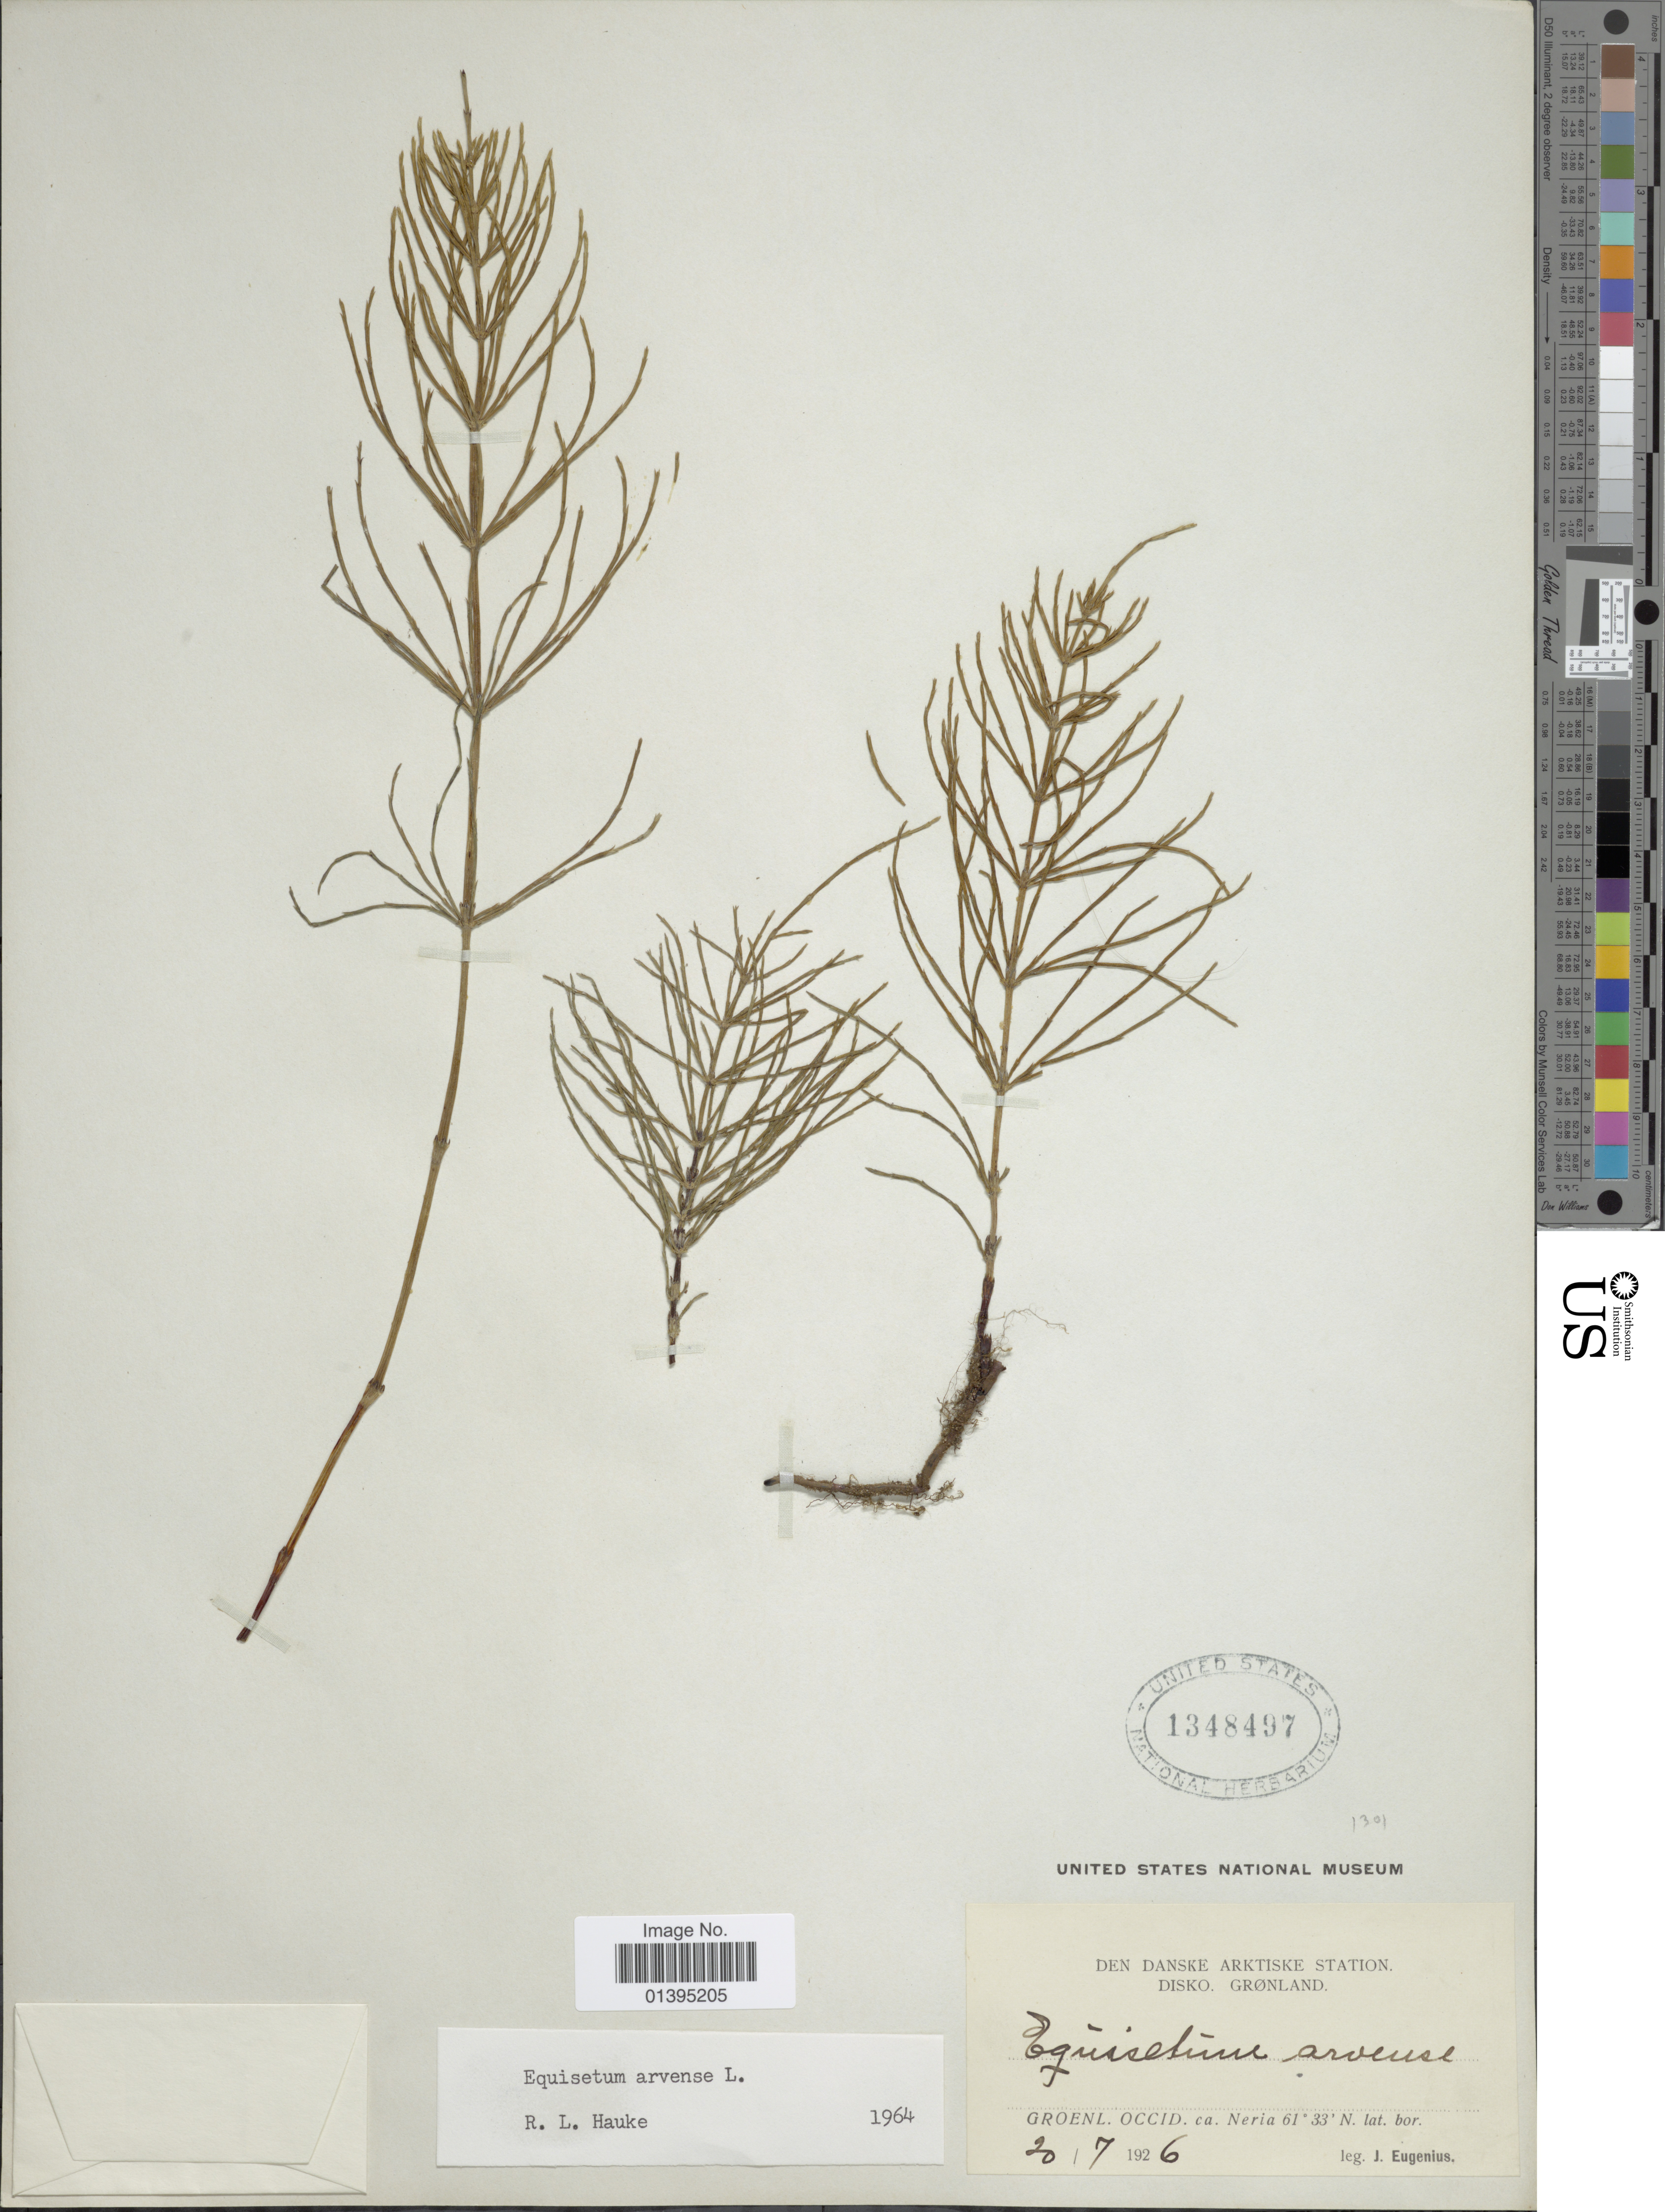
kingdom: Plantae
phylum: Tracheophyta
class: Polypodiopsida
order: Equisetales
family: Equisetaceae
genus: Equisetum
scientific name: Equisetum arvense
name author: L.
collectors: J. Eugenius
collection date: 1926-07-20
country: Greenland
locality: Groenl. occid. ca. Neria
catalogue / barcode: US 1348497